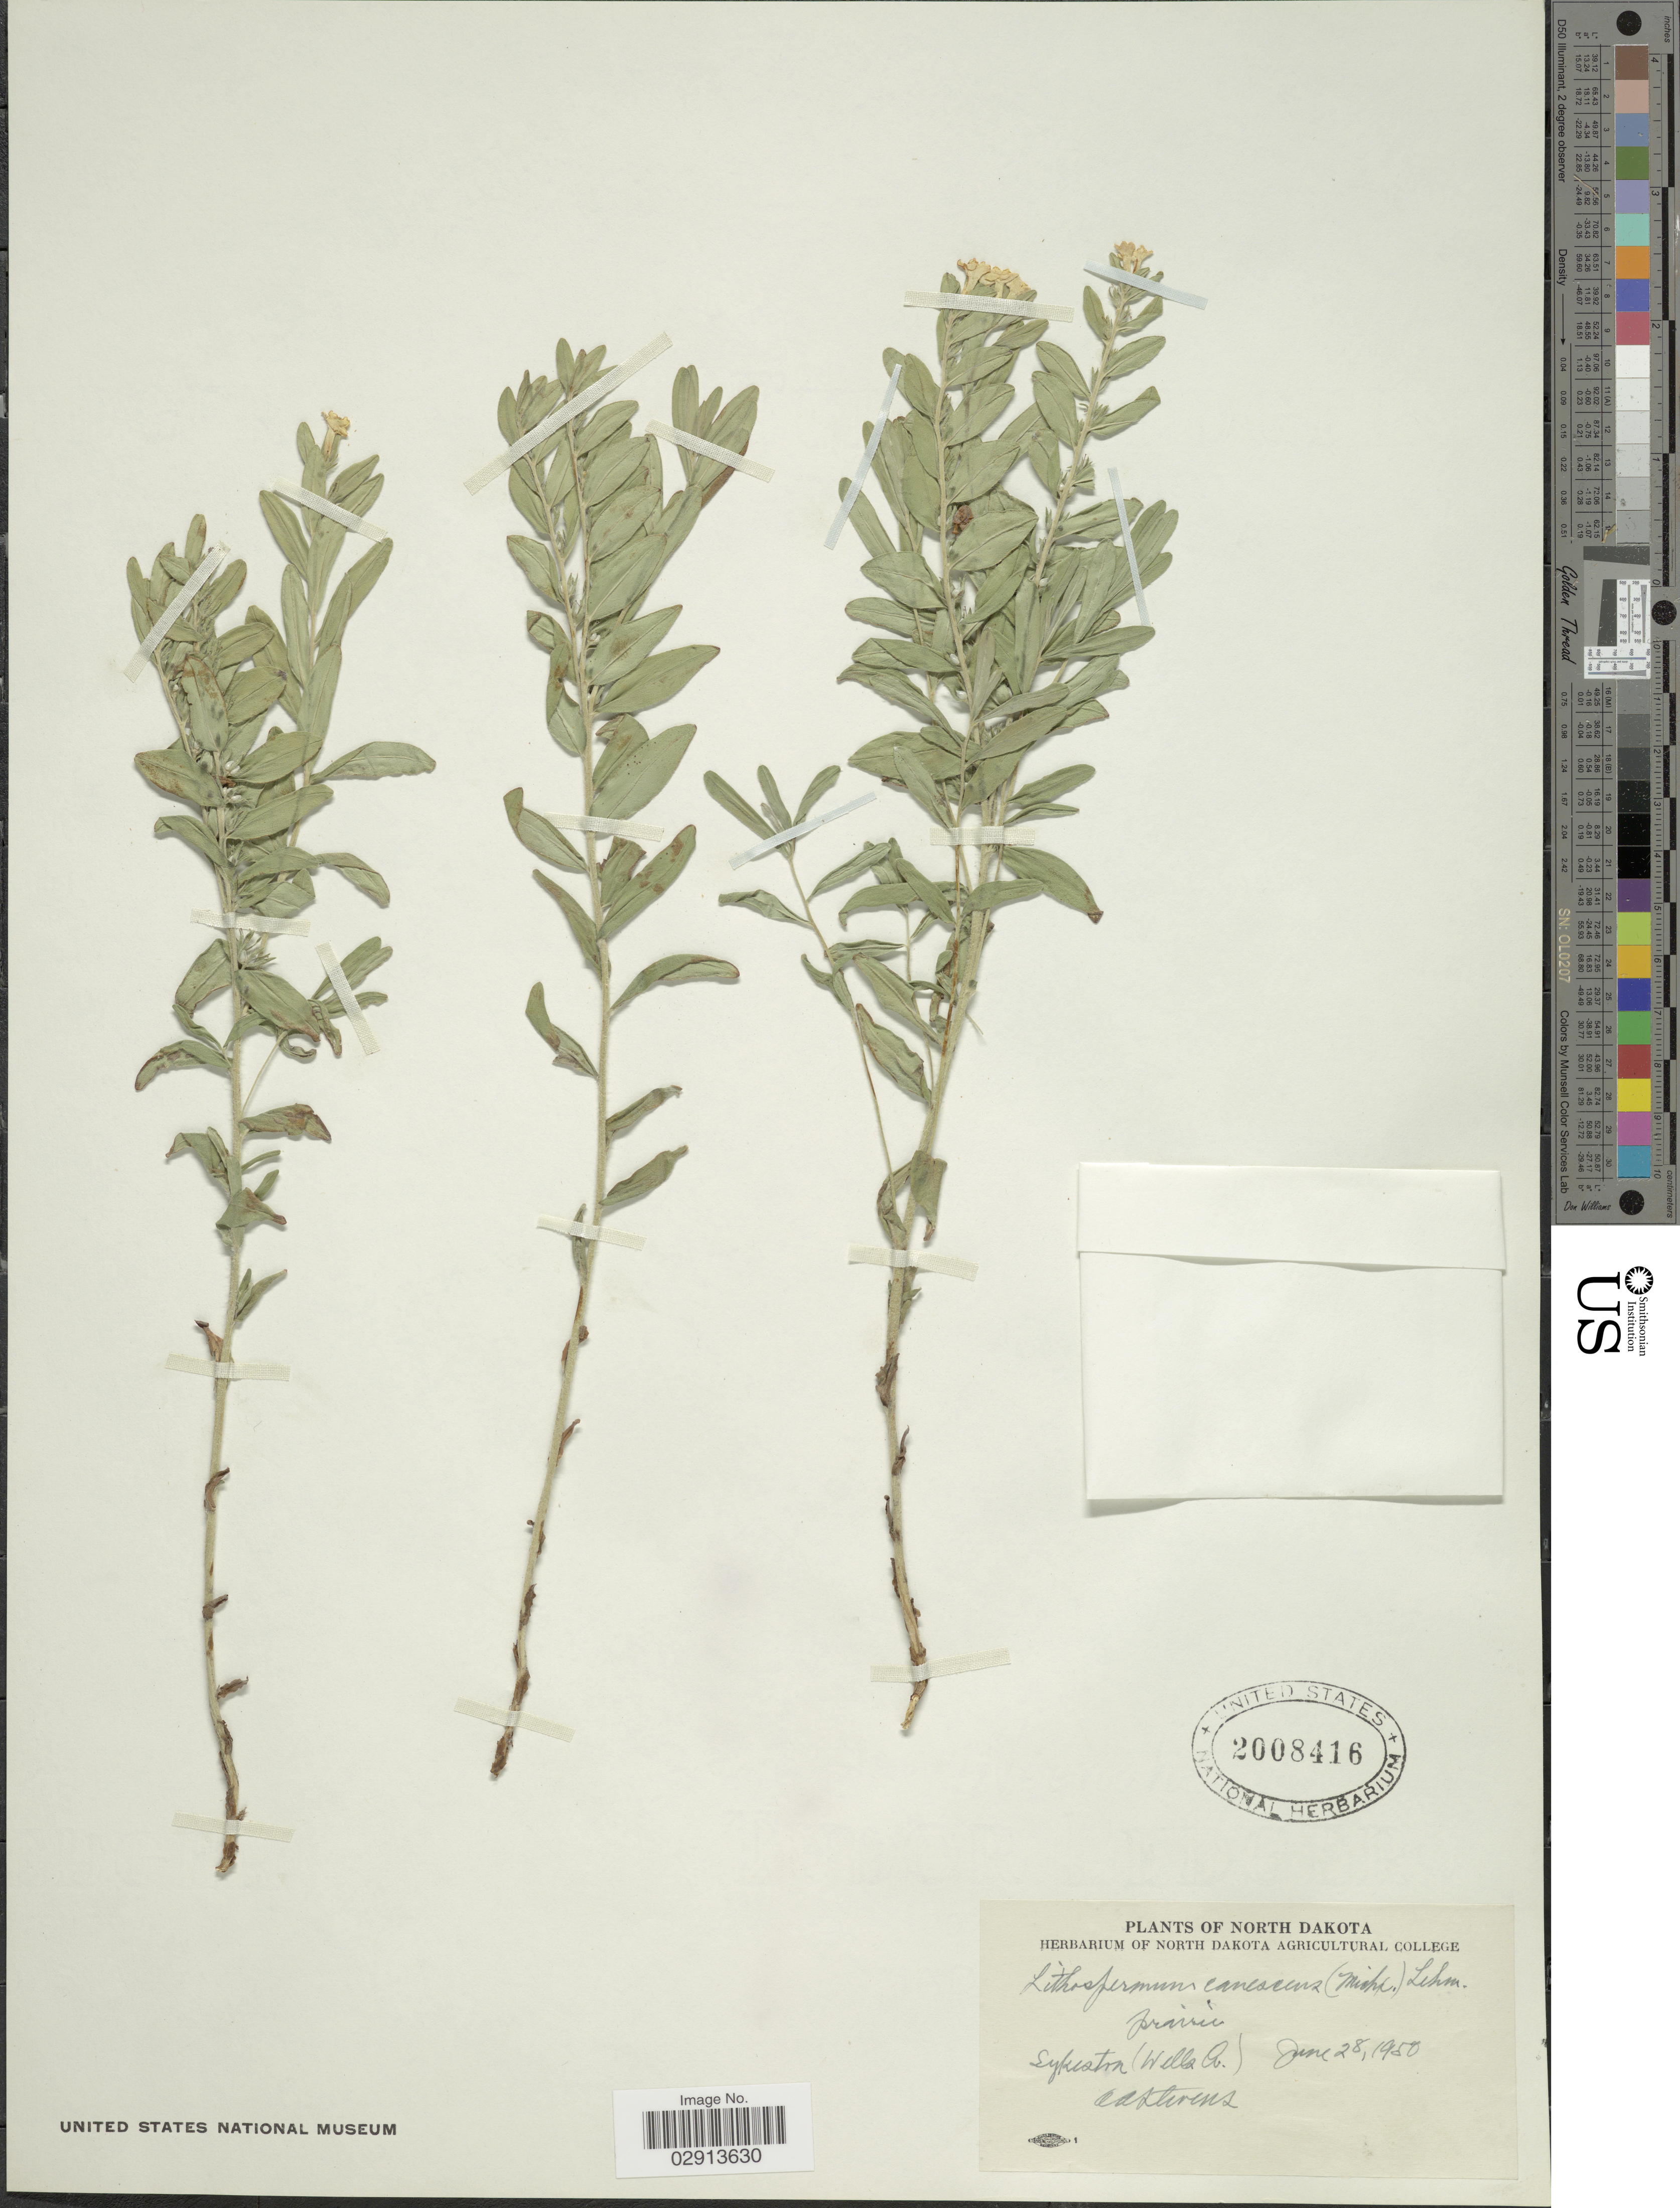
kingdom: Plantae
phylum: Tracheophyta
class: Magnoliopsida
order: Boraginales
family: Boraginaceae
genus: Lithospermum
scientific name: Lithospermum canescens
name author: (Michx.) Lehm.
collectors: O. A. Stevens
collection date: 1950-06-28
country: United States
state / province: North Dakota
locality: Eykestra (Wells Co.).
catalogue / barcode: US 2008416